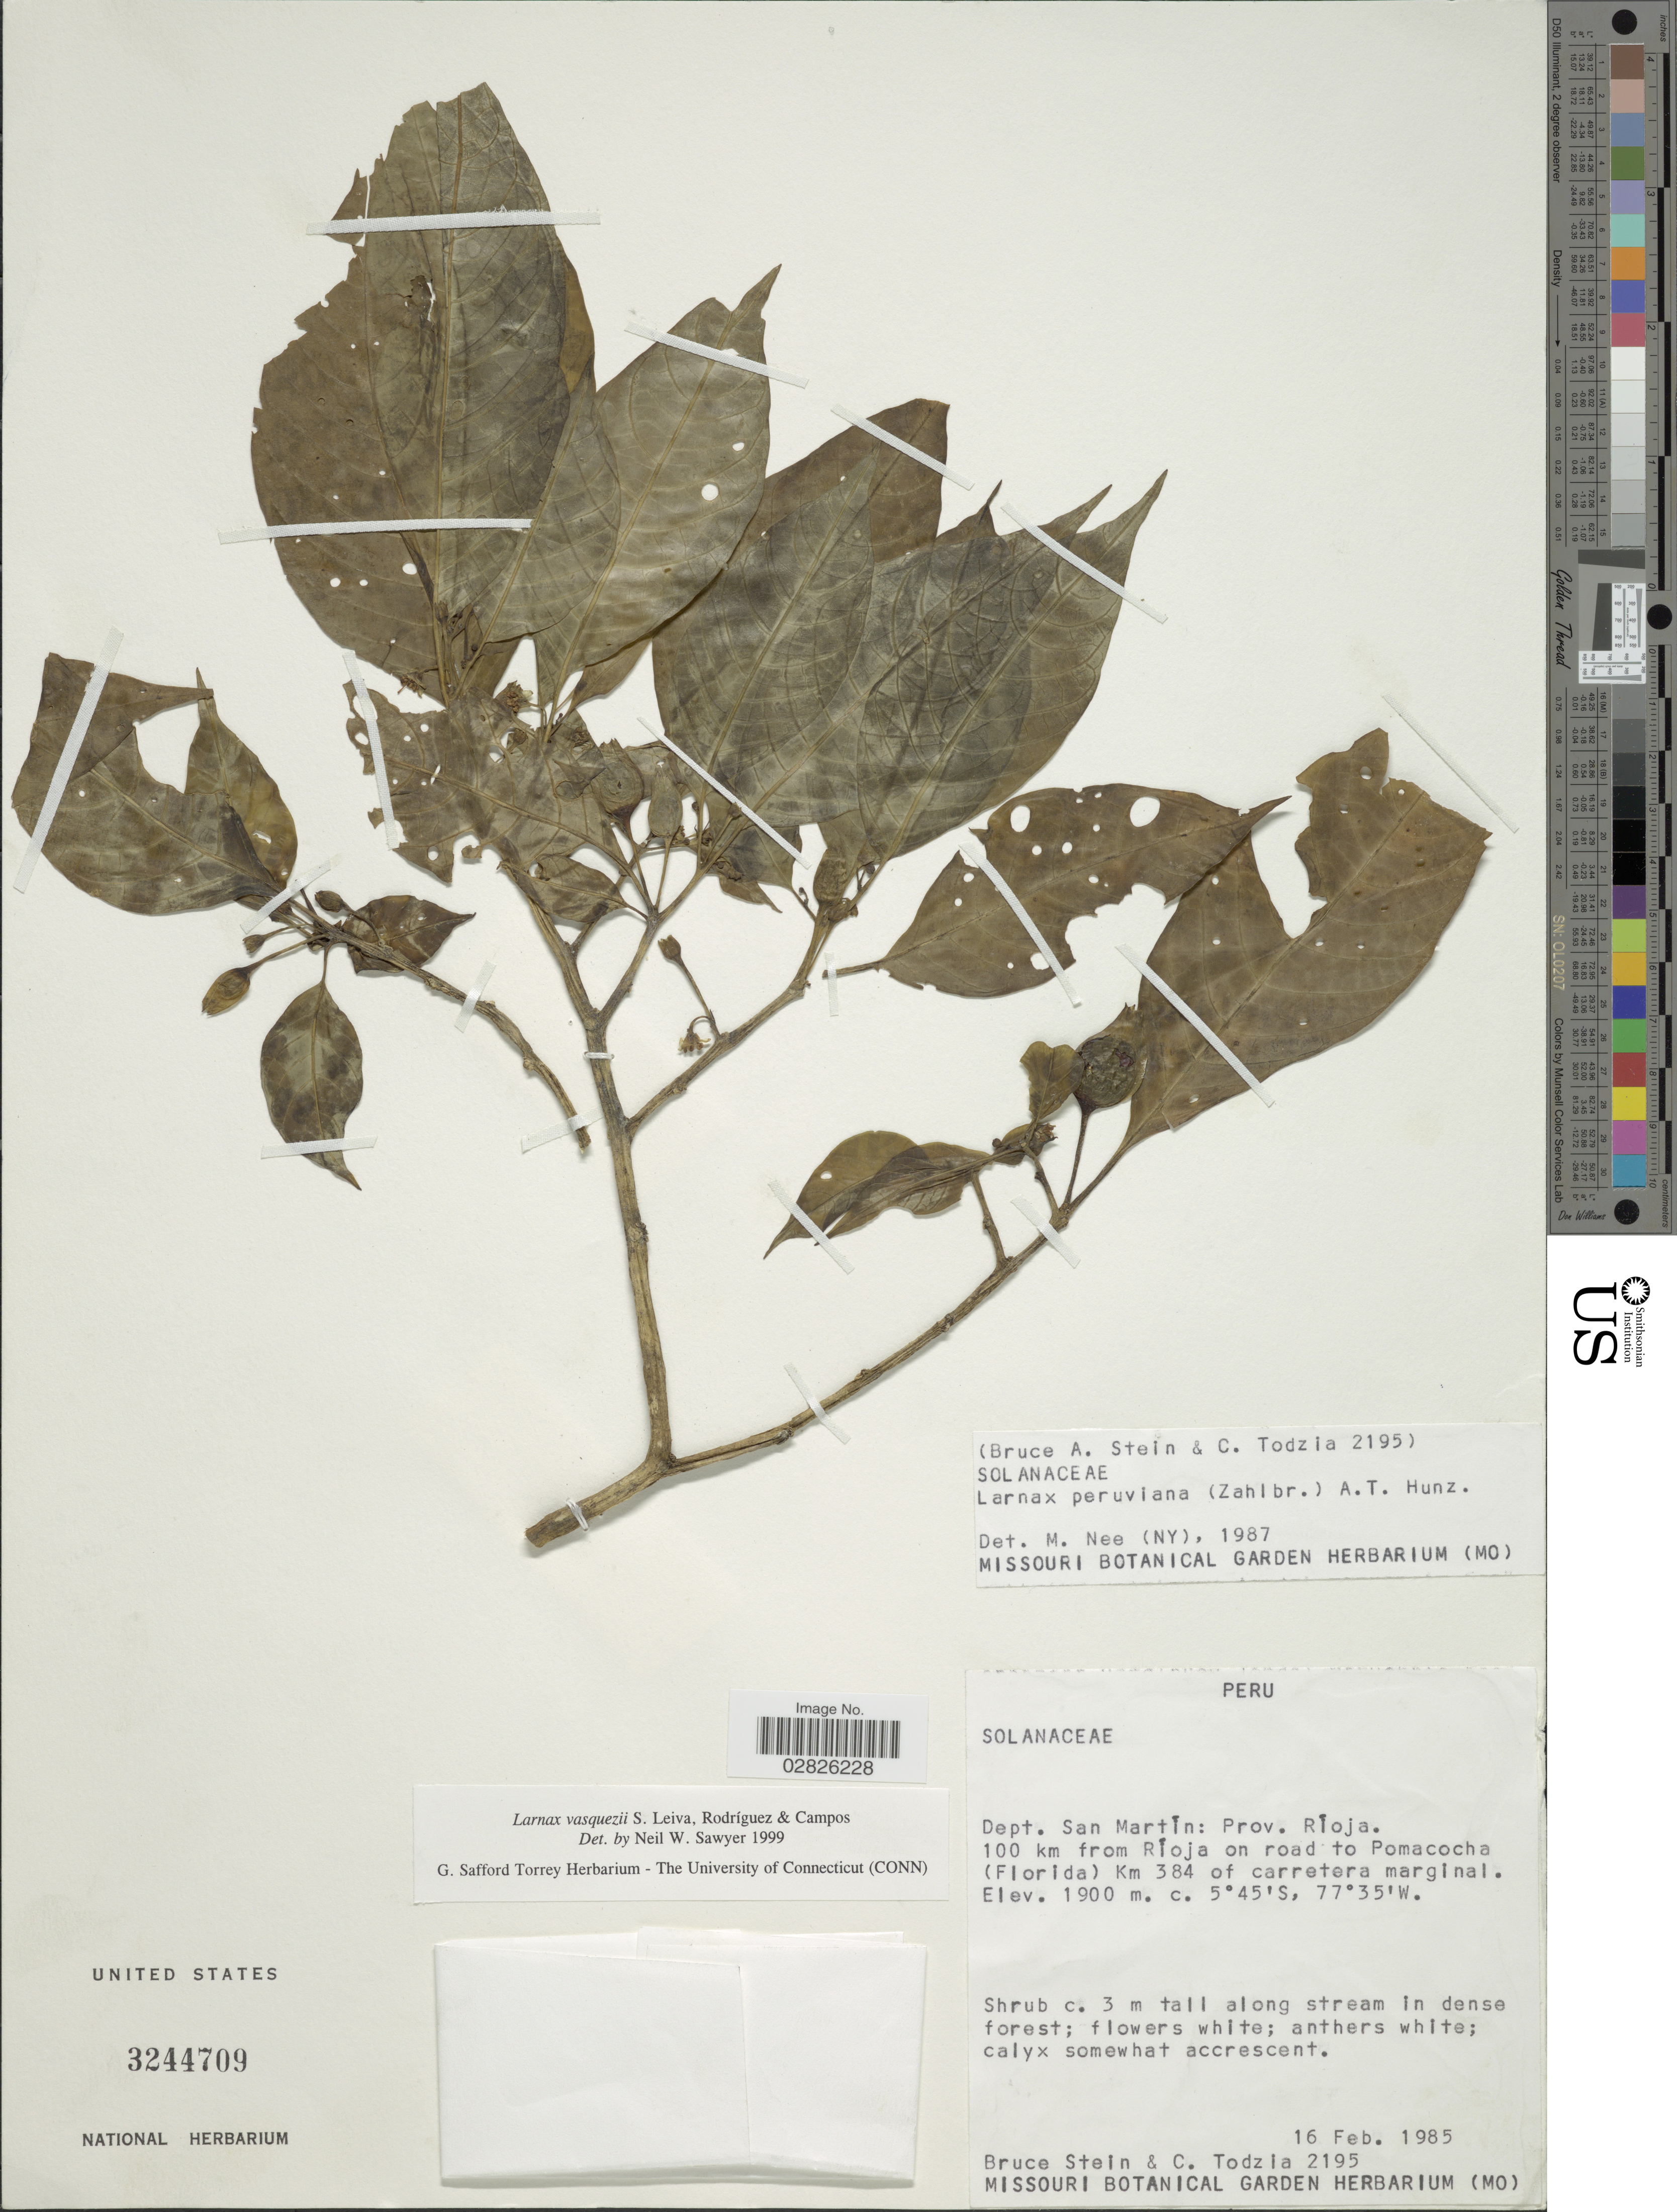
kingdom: Plantae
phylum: Tracheophyta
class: Magnoliopsida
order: Solanales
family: Solanaceae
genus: Larnax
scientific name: Larnax vasquezii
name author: S. Leiva et al.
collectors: B. A. Stein & C. A. Todzia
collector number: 2195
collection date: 1985-02-16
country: Peru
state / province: San Martín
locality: Dept. San Martin: Prov. Rioja. 100 km from Rioja on road to Pomacocha (Florida) Km 384 of carretera marginal.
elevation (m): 1900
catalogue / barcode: US 3244709